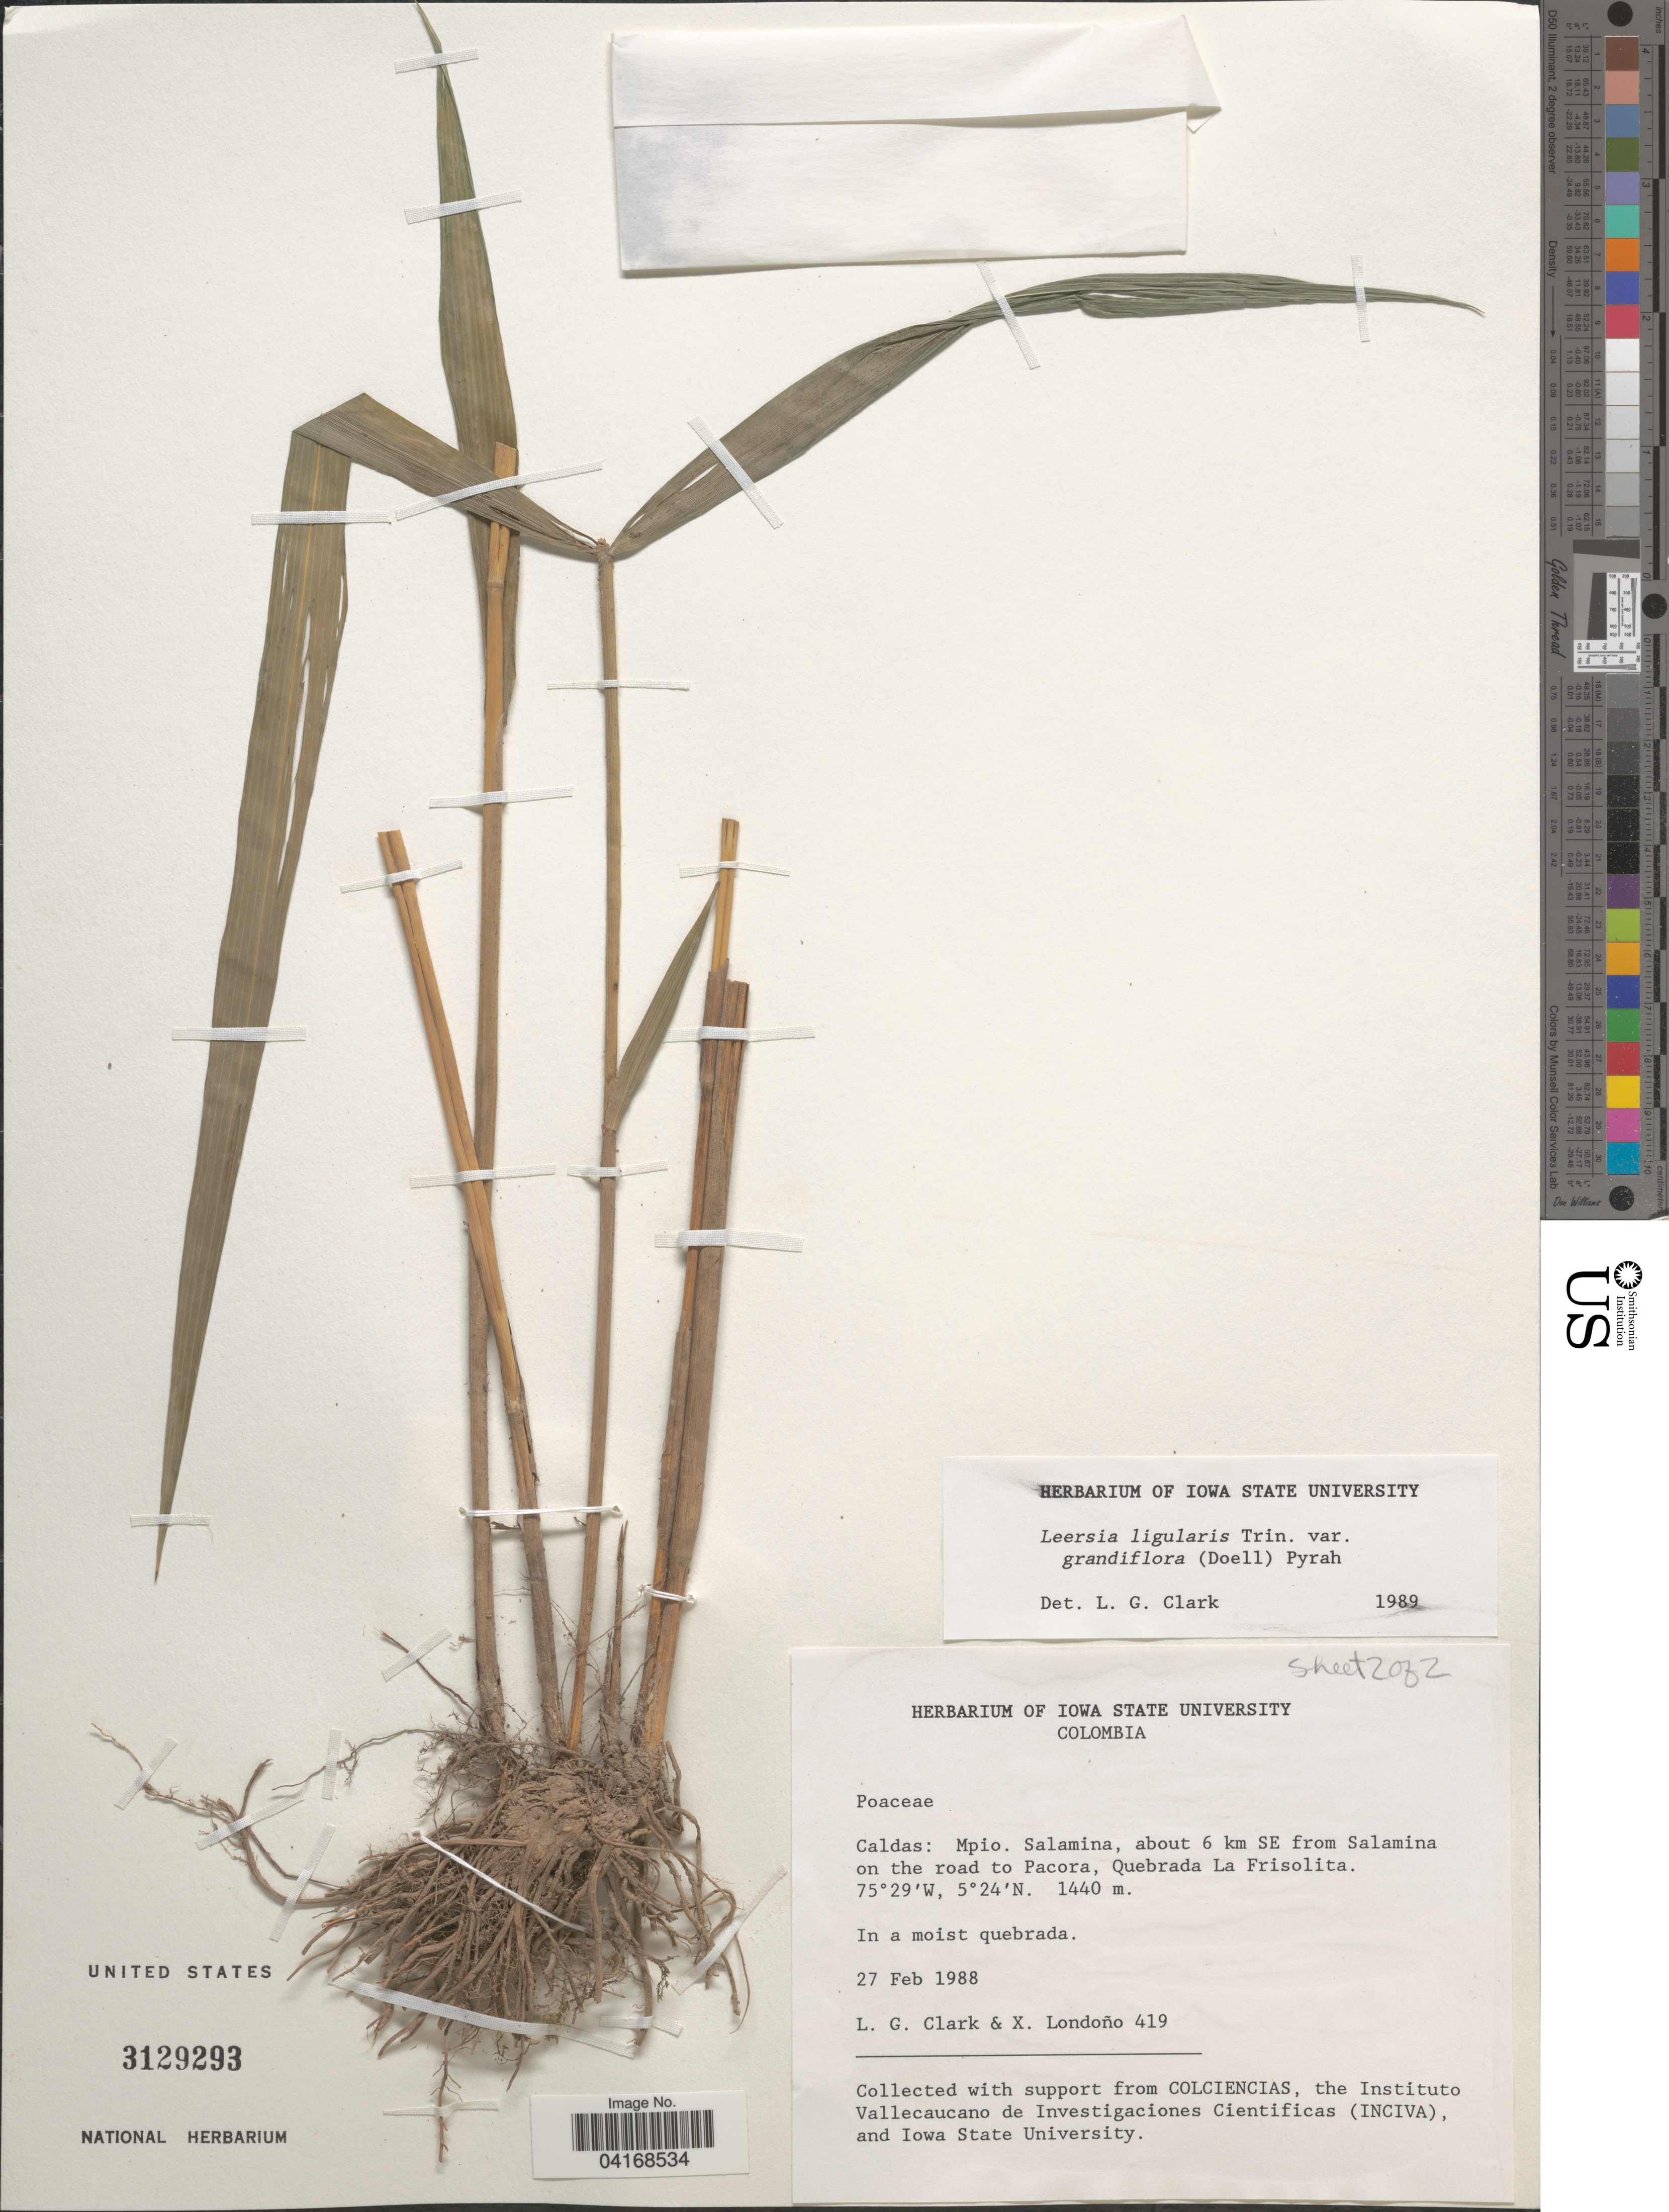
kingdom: Plantae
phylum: Tracheophyta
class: Liliopsida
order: Poales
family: Poaceae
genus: Leersia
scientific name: Leersia ligularis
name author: Trin.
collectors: L. G. Clark & X. Londoño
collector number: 419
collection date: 1988-02-27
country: Colombia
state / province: Caldas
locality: Mpio. Salamina, about 6 km SE from Salamina on the road to Pacora, Quebrada La Frisolita.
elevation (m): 1440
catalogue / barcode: US 3129293